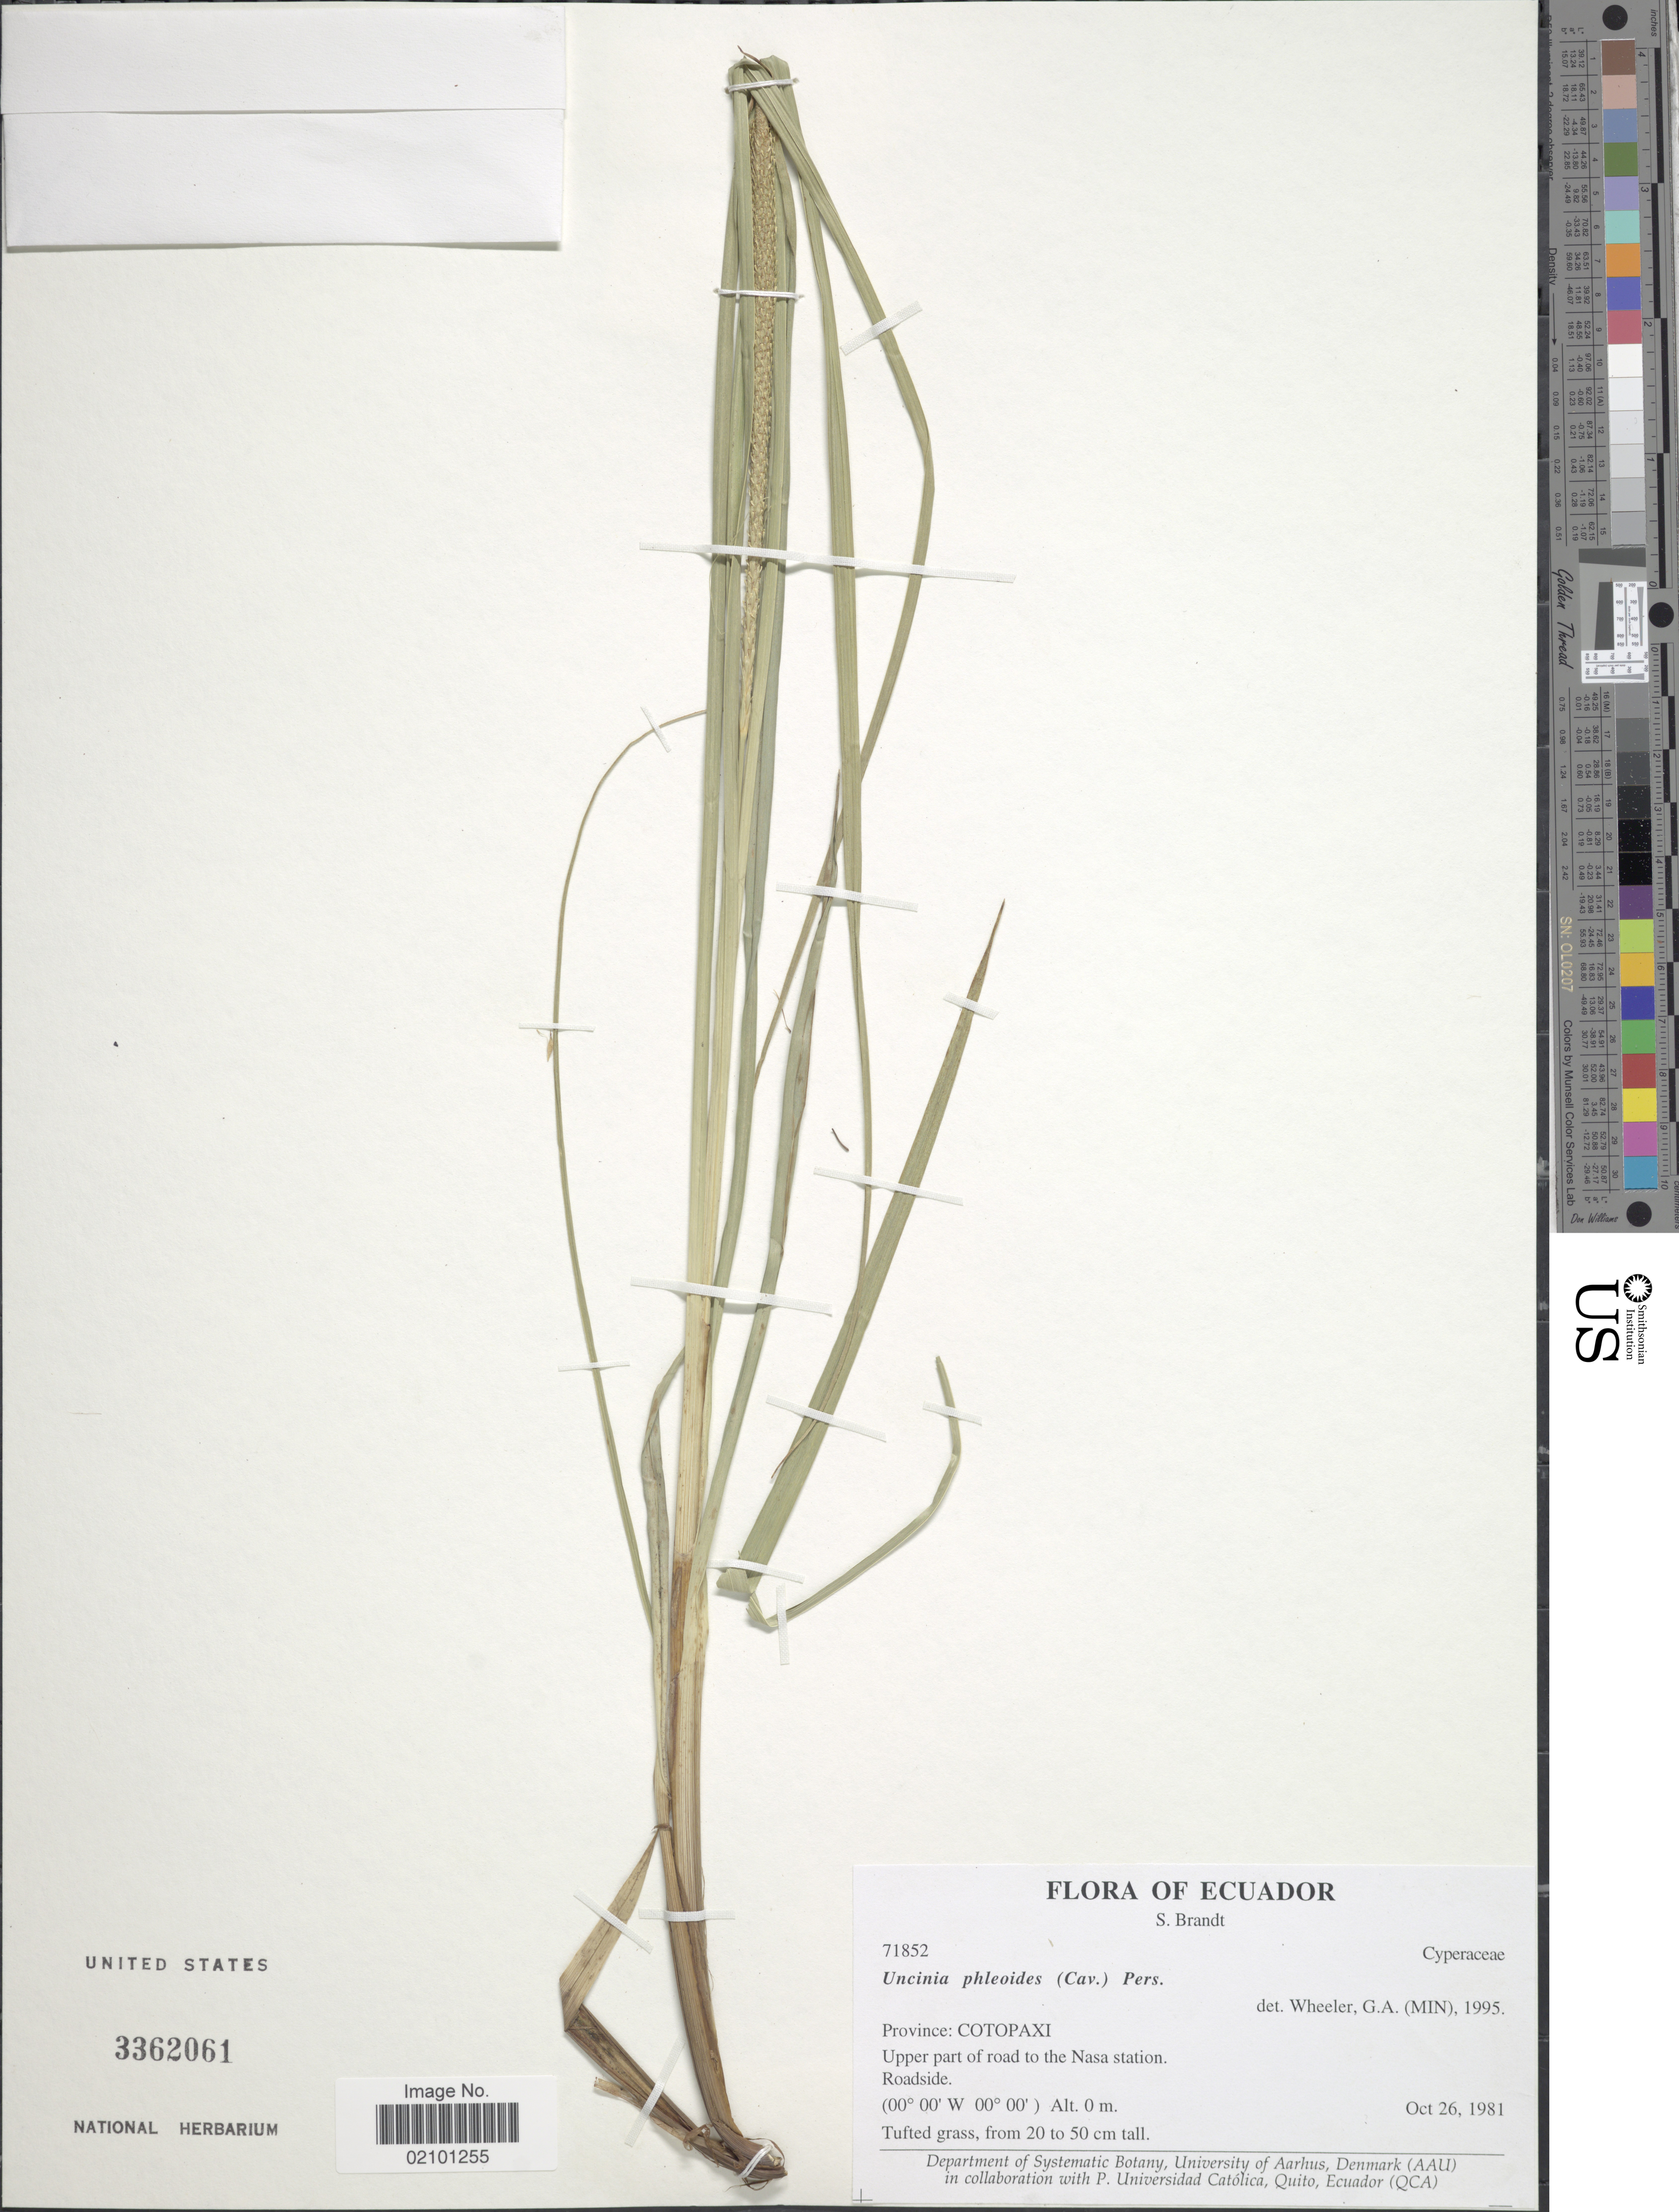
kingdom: Plantae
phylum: Tracheophyta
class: Liliopsida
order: Poales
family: Cyperaceae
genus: Carex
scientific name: Carex phleoides subsp. koyamae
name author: (Gómez-Laur.) Jim.Mejías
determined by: Jimnéz-Mejias, Pedro, (UPOS), Universidad Pablo de Olavide (SPAIN)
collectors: S. Brandt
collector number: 71852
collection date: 1981-10-26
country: Ecuador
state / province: Cotopaxi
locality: Province: Cotopaxi/ Upper part of road to the Nasa station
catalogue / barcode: US 3362061